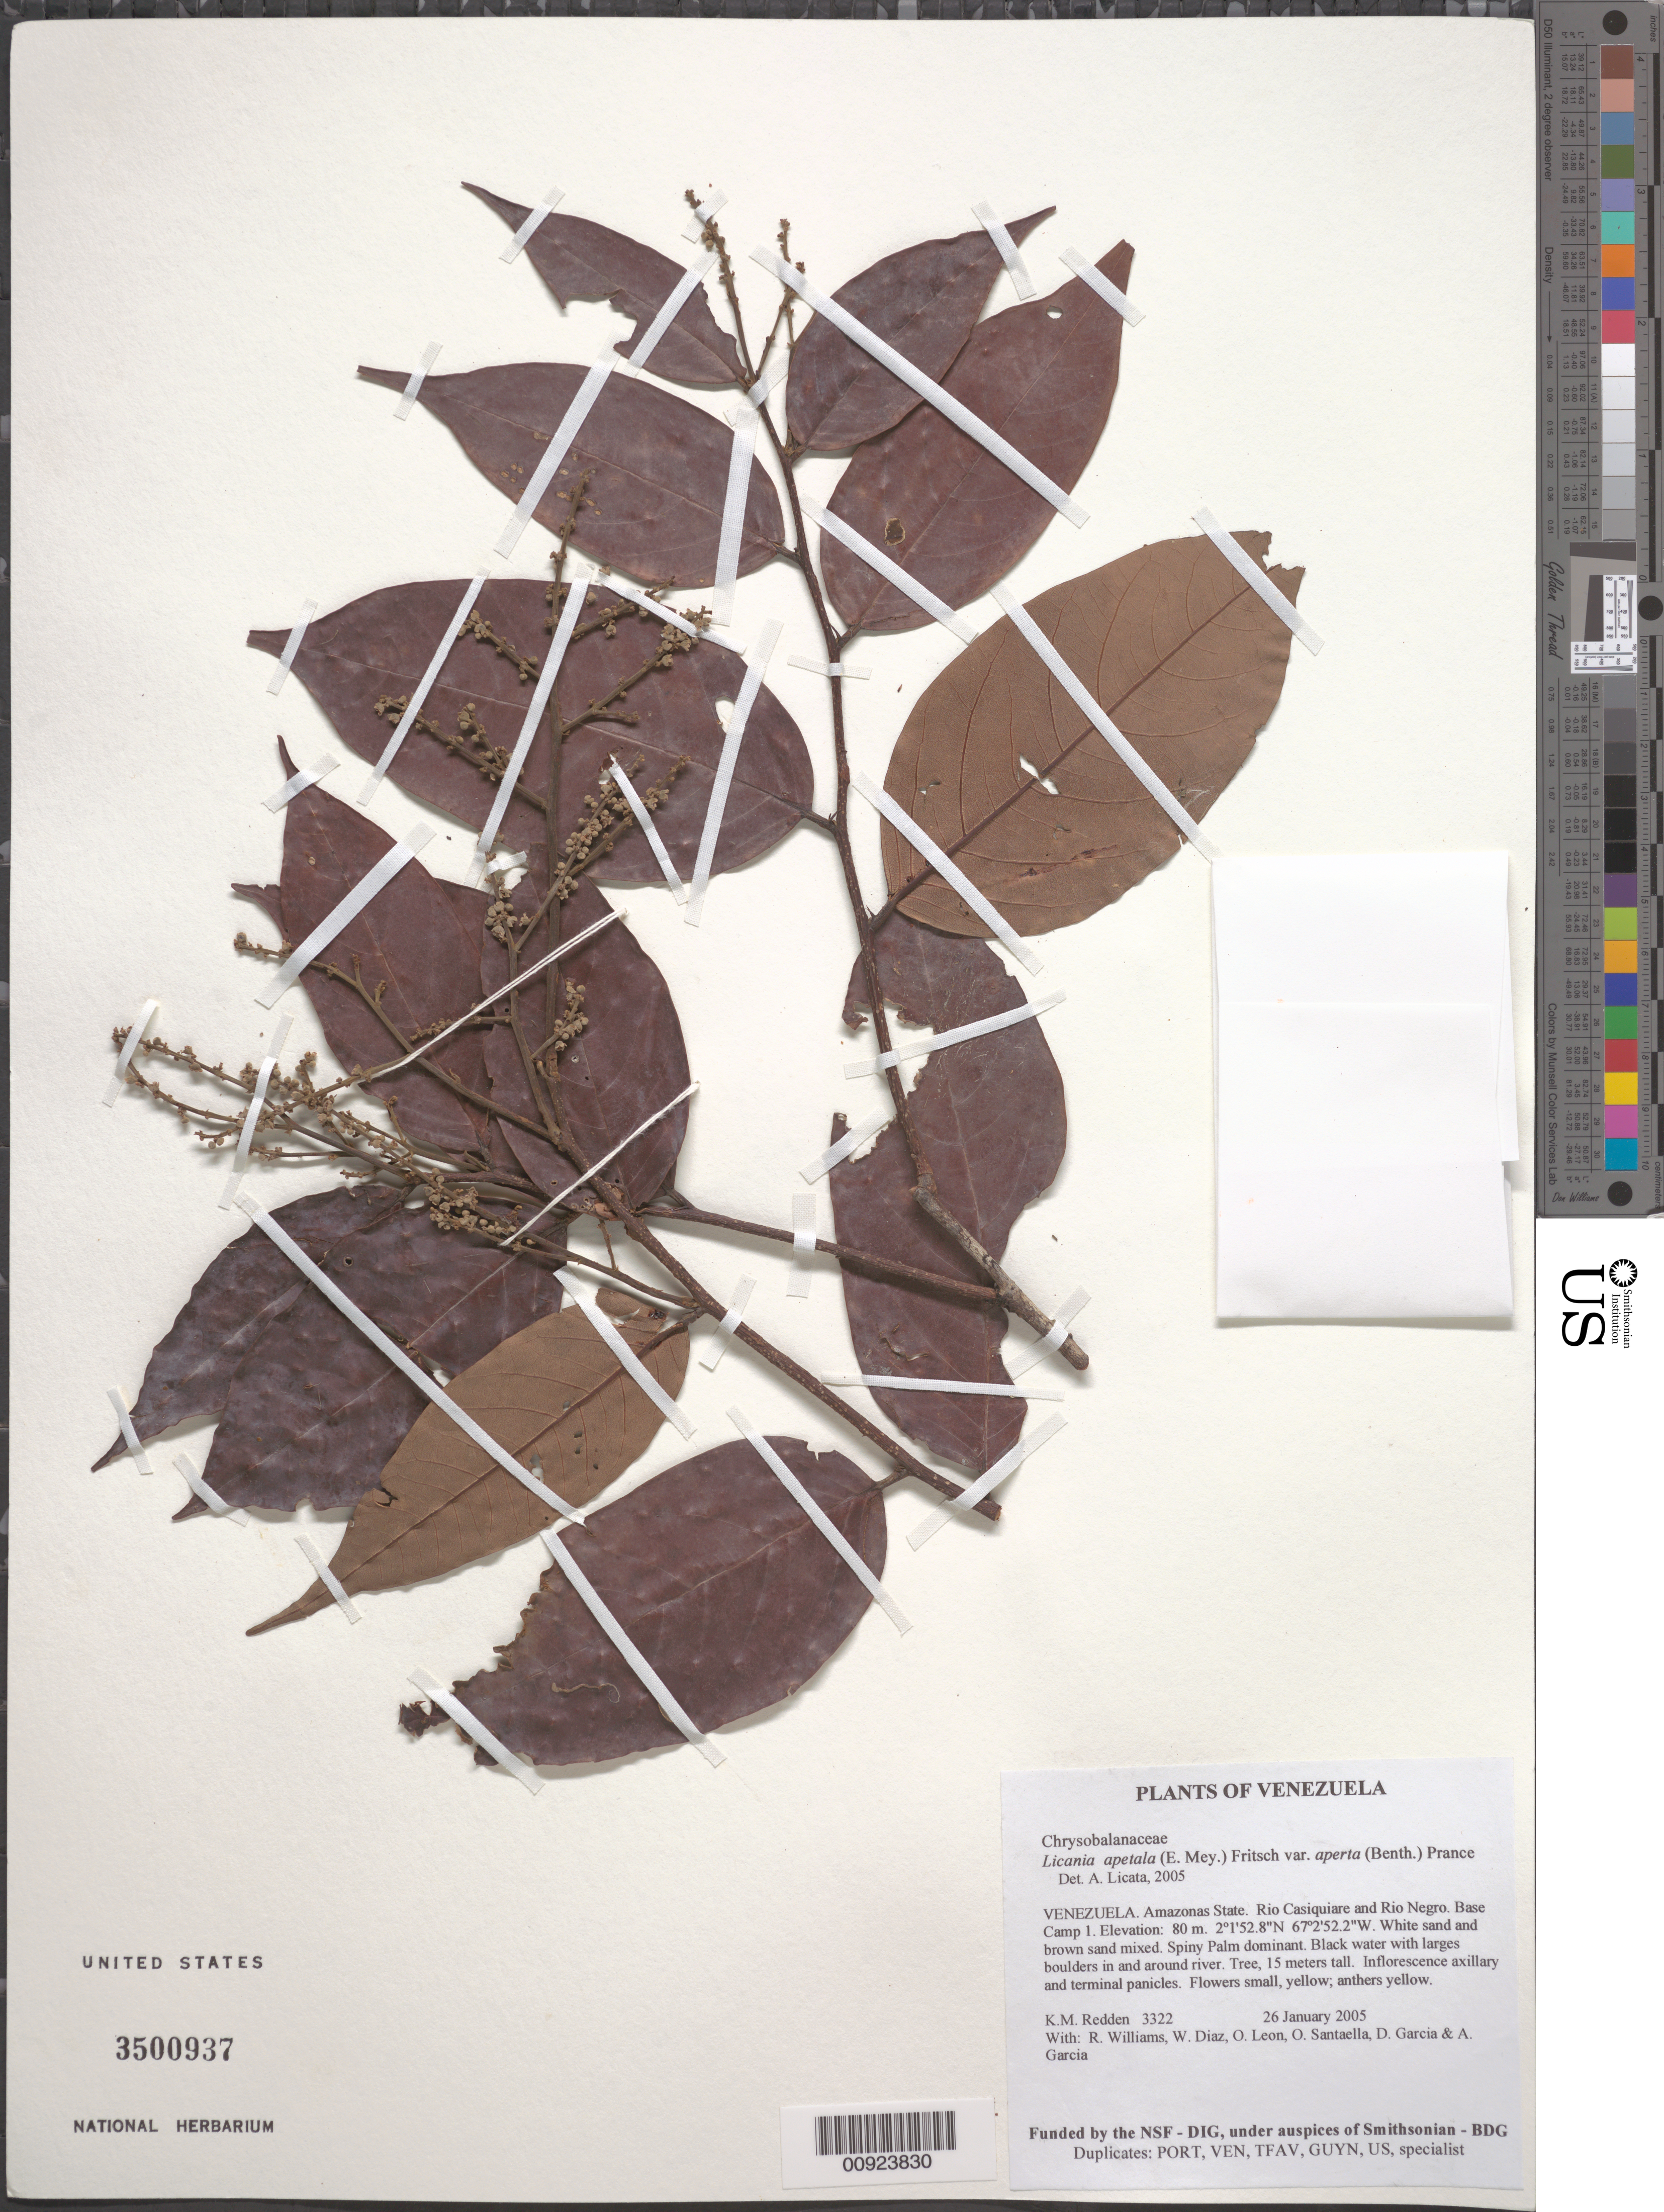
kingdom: Plantae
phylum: Tracheophyta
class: Magnoliopsida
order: Malpighiales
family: Chrysobalanaceae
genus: Leptobalanus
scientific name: Leptobalanus apetalus var. apertus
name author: (Benth.) Sothers & Prance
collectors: K. M. Redden, R. Williams, W. Díaz P., O. León, O. Santaella, D. Garcia & A. Garcia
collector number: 3322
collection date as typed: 26 January 2005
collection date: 2005-01-26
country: Venezuela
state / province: Amazonas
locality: Rio Casiquiare and Rio Negro. Base Camp 1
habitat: White sand and brown sand mixed. Spiny palm dominant. Black water with larges boulders in and around river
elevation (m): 80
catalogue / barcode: US 3500937